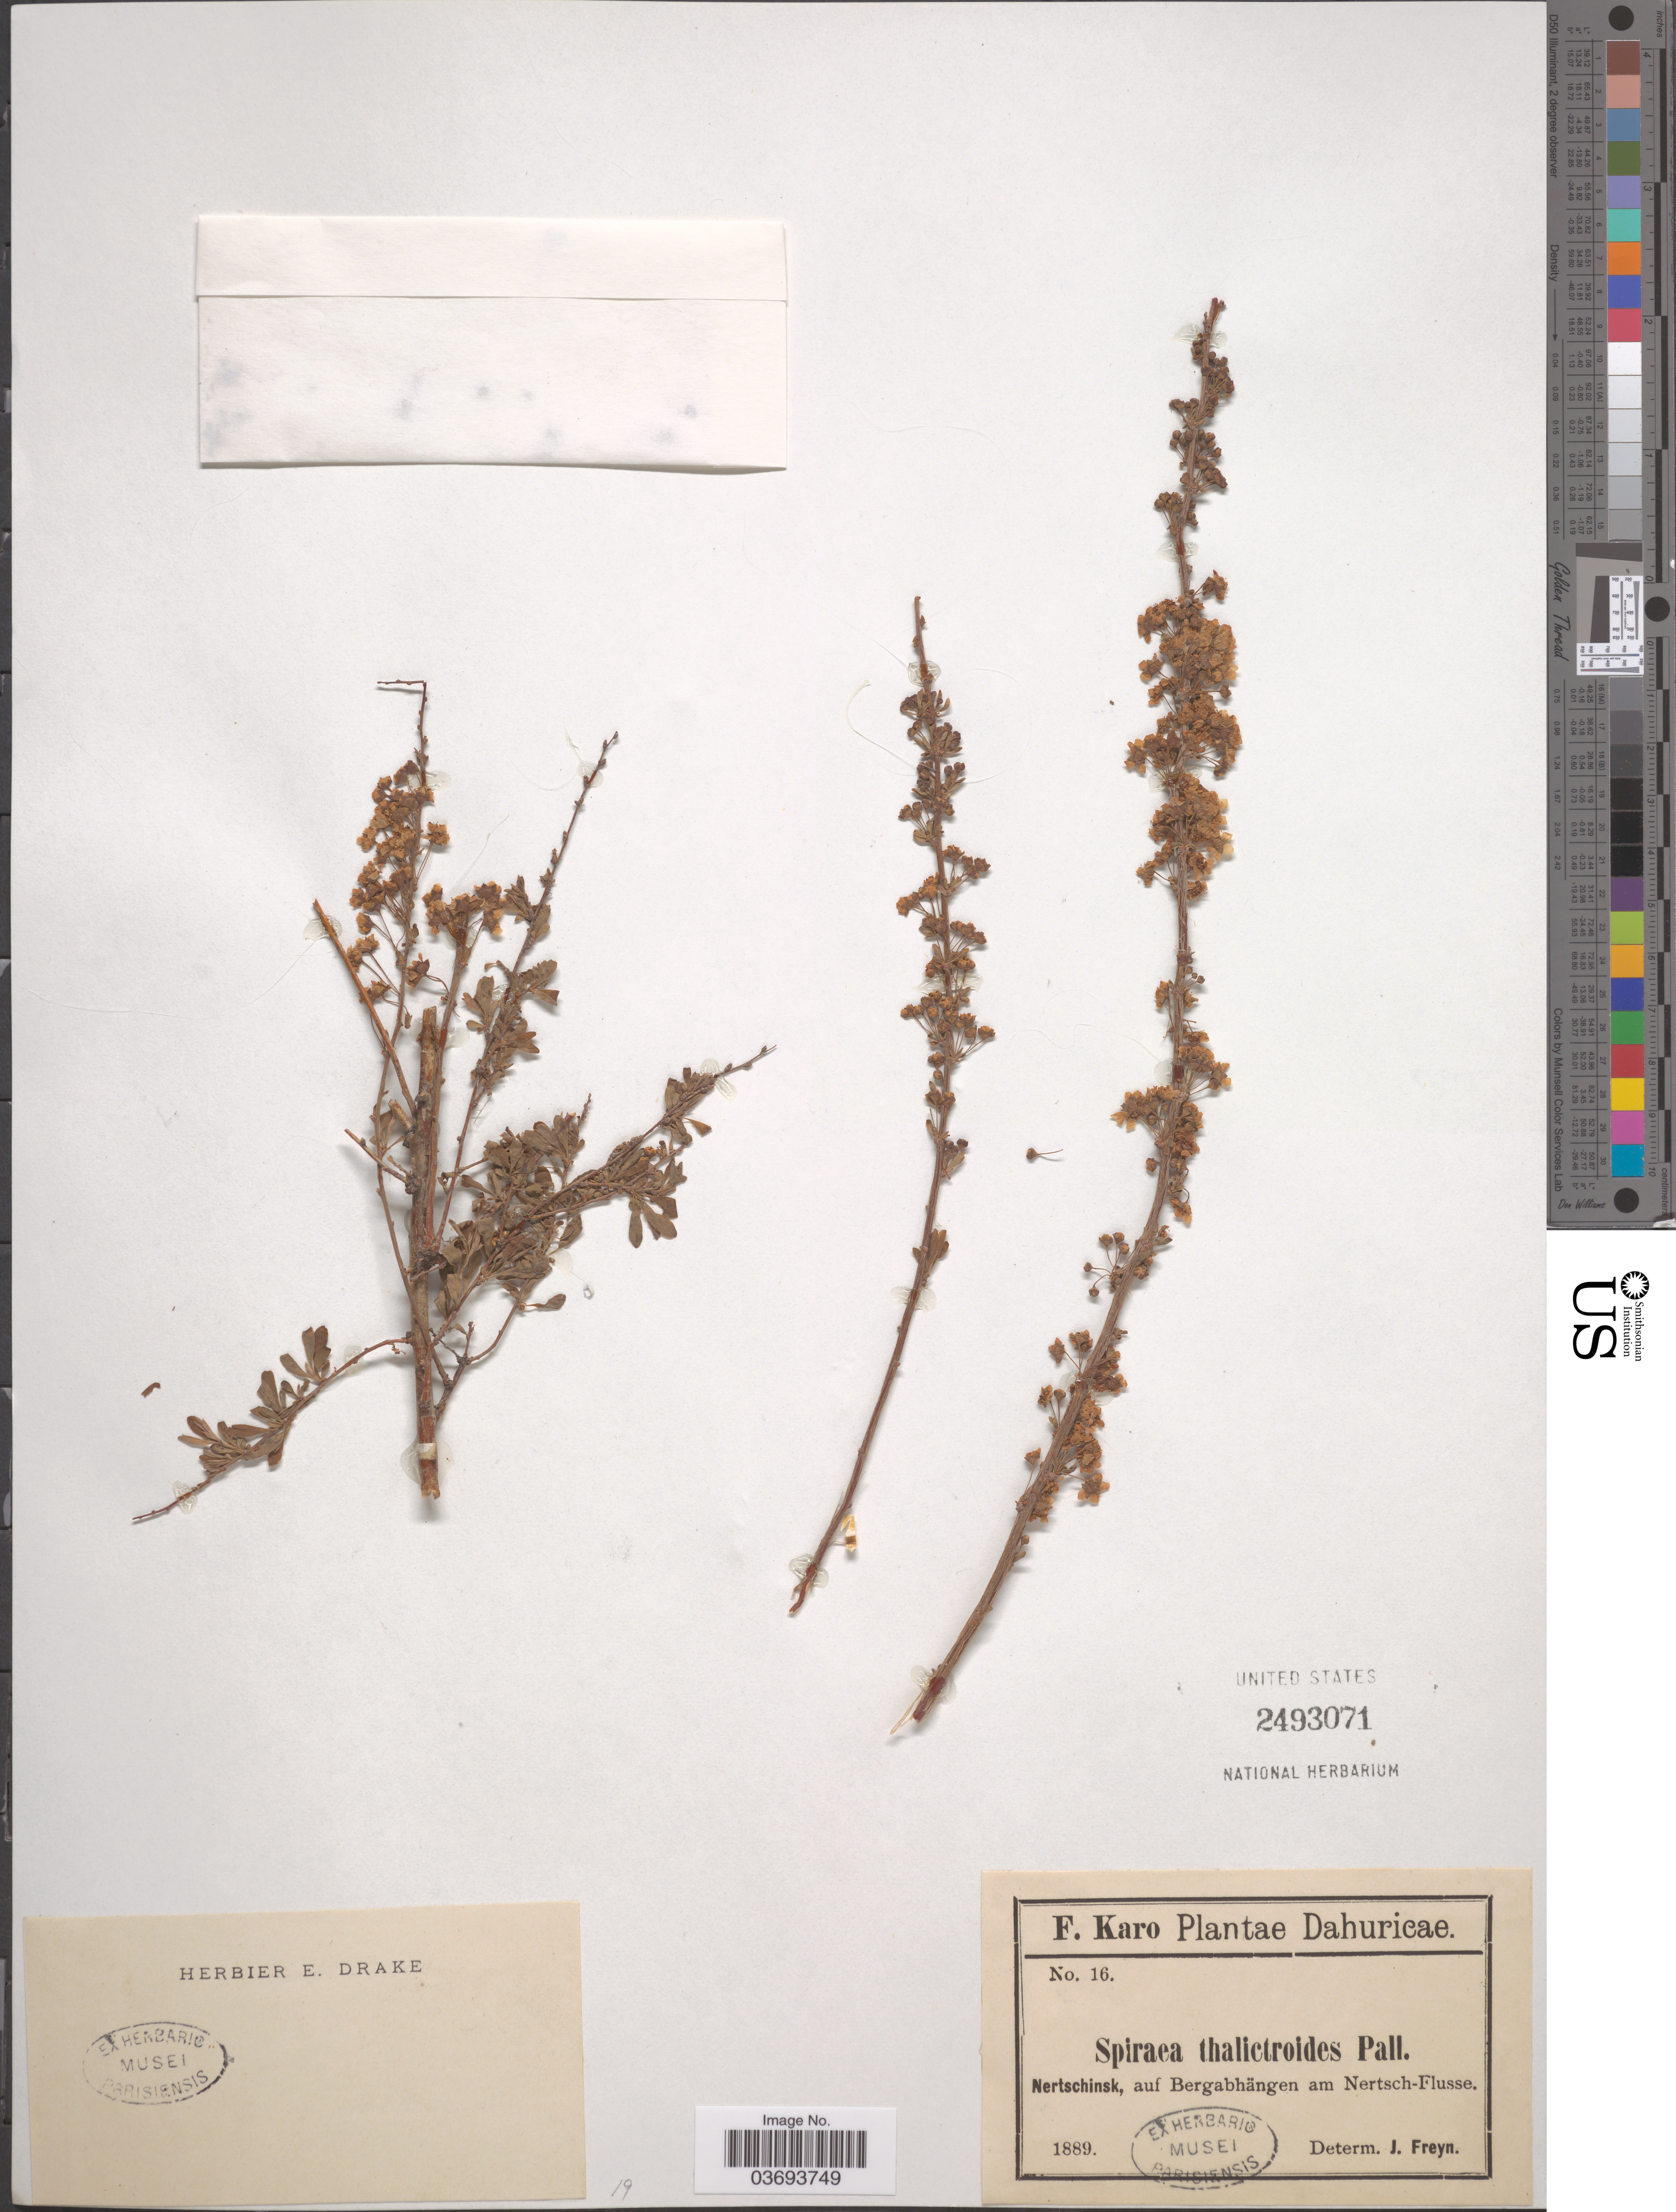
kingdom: Plantae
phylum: Tracheophyta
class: Magnoliopsida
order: Rosales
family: Rosaceae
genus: Spiraea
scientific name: Spiraea thalictroides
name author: Pall.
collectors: F. Karo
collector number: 16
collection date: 1889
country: Russian Federation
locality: Dahuricae. Nertschinsk, auf Bergabhängen am Nertsch-Flusse.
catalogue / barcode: US 2493071